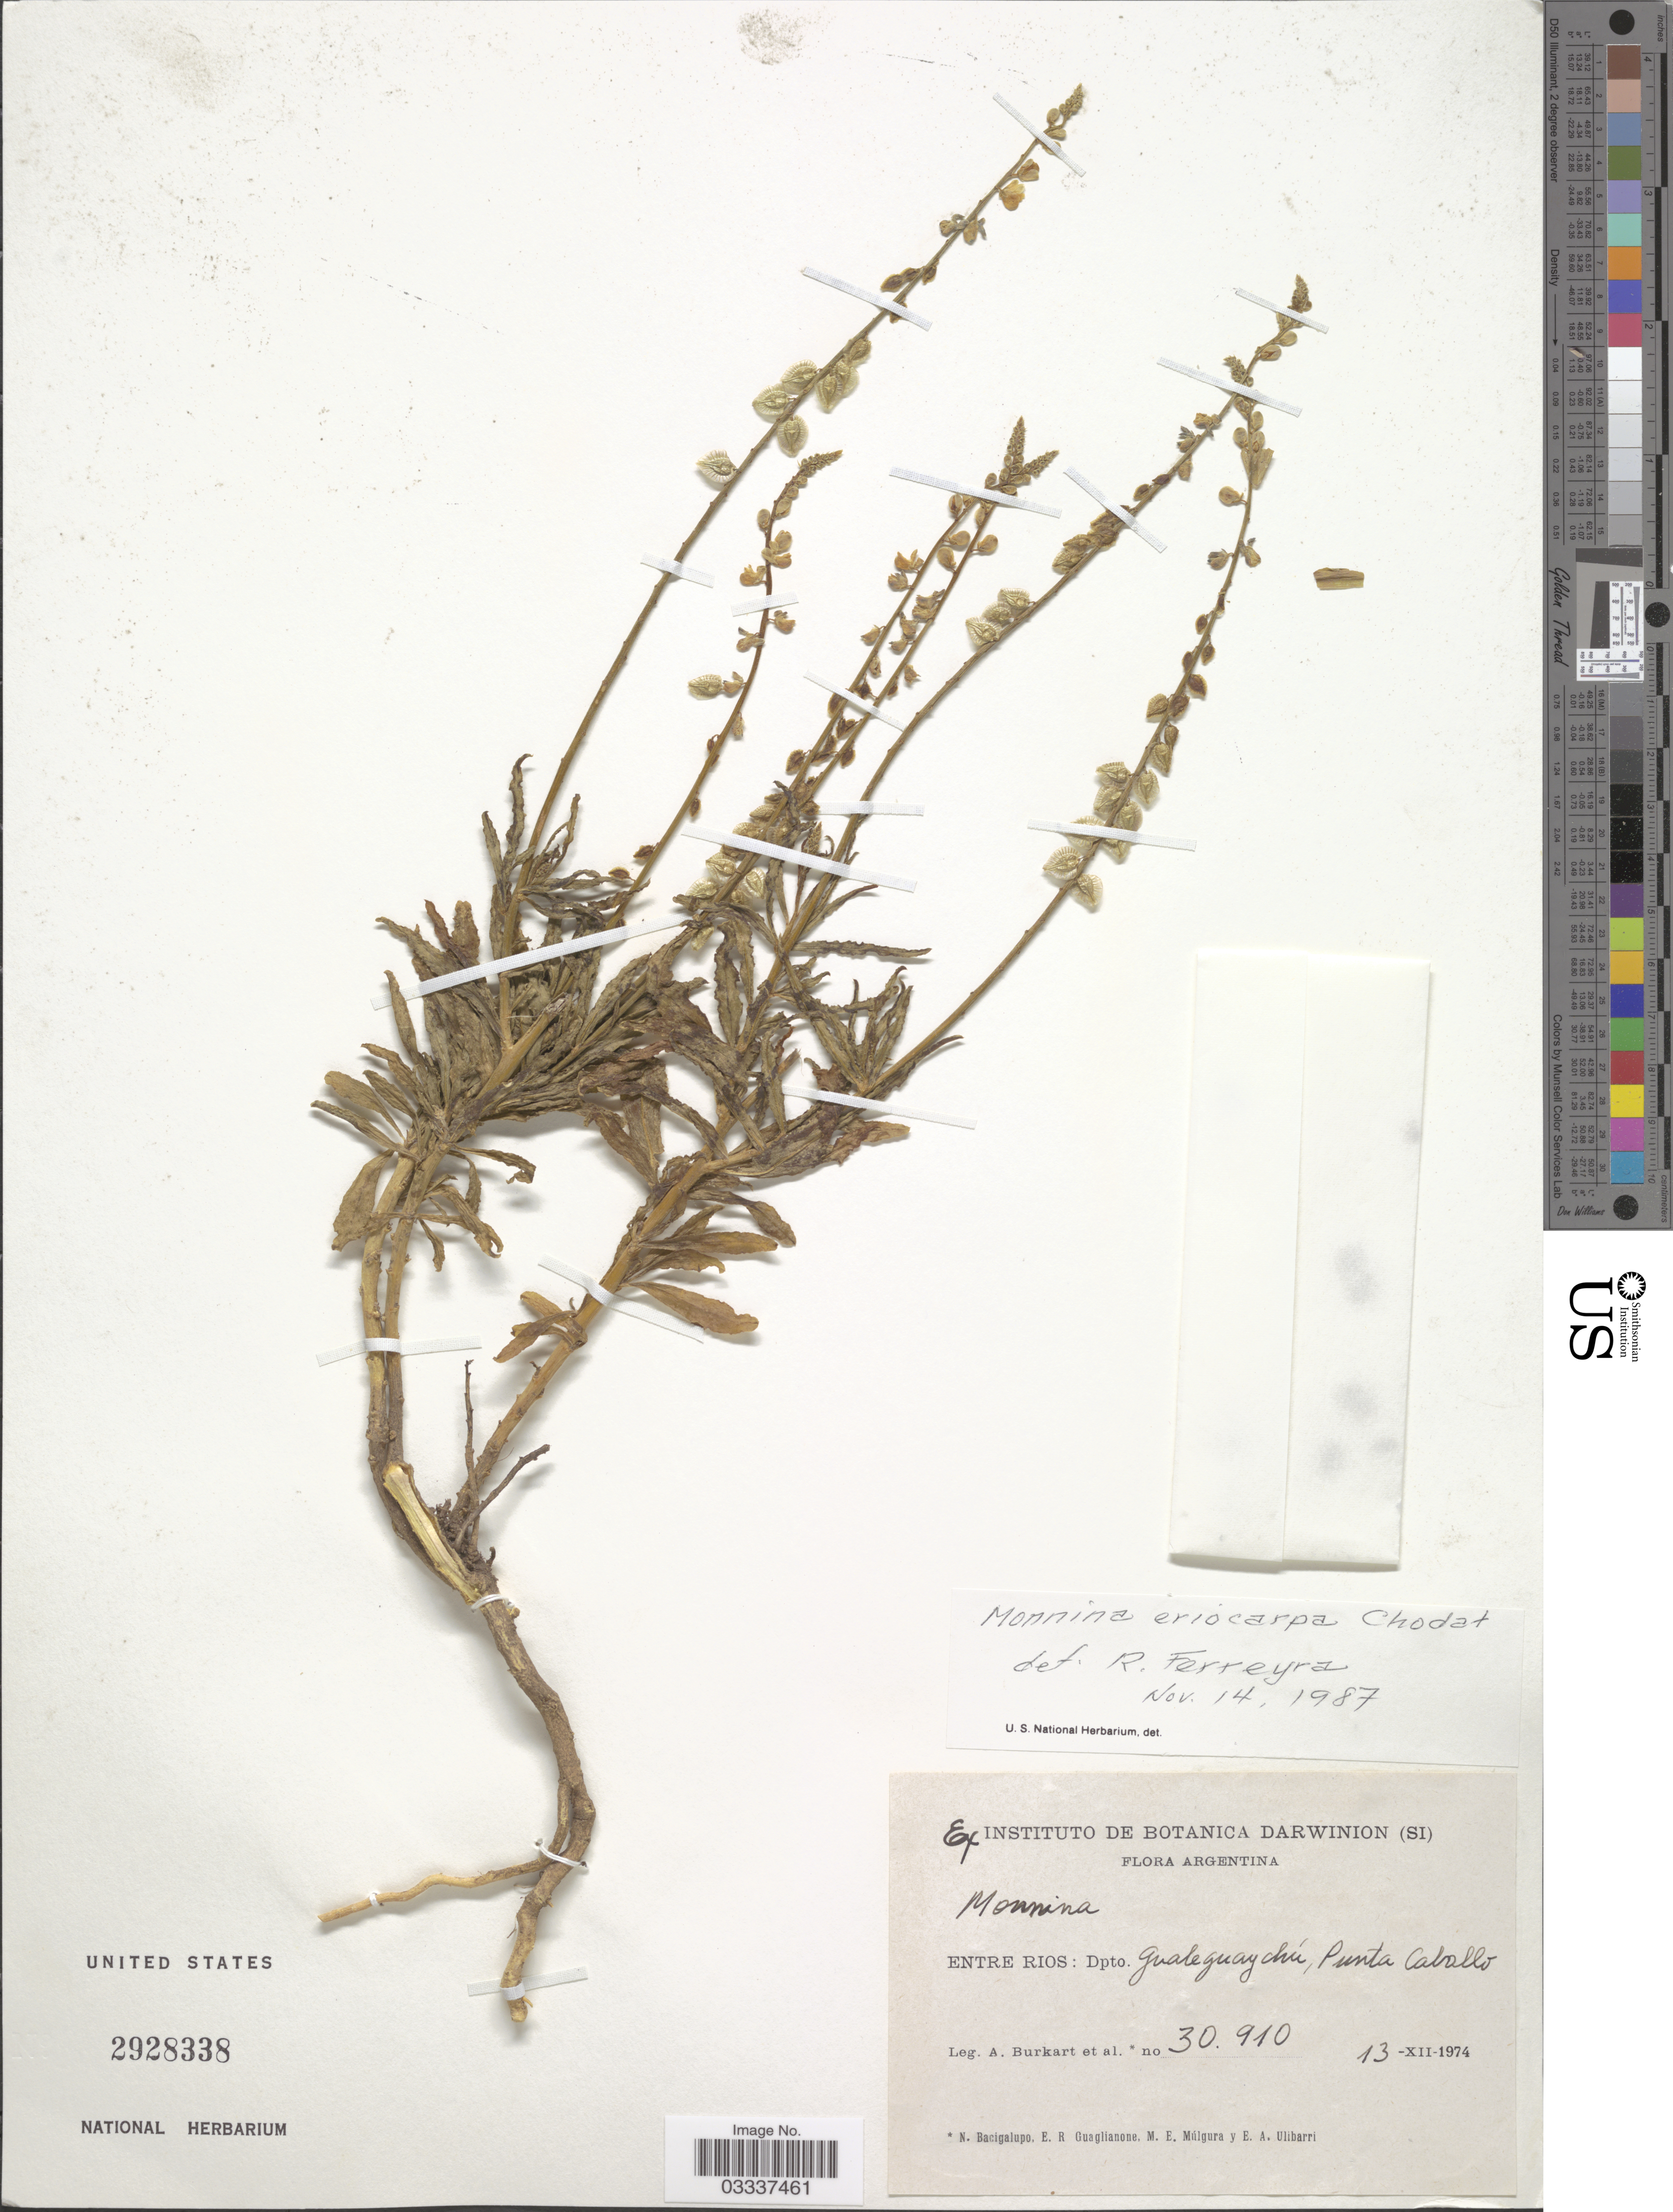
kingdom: Plantae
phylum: Tracheophyta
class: Magnoliopsida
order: Fabales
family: Polygalaceae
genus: Monnina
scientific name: Monnina erioclada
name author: Gand.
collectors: A. E. Burkart, N. M. Bacigalupo, E. R. Guaglianone, M. E. Múlgura & E. A. Ulibarri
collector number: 30910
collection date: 1974-12-13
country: Argentina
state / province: Entre Rios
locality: Dpto. Gualeguaychú, Punta Caballo.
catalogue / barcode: US 2928338